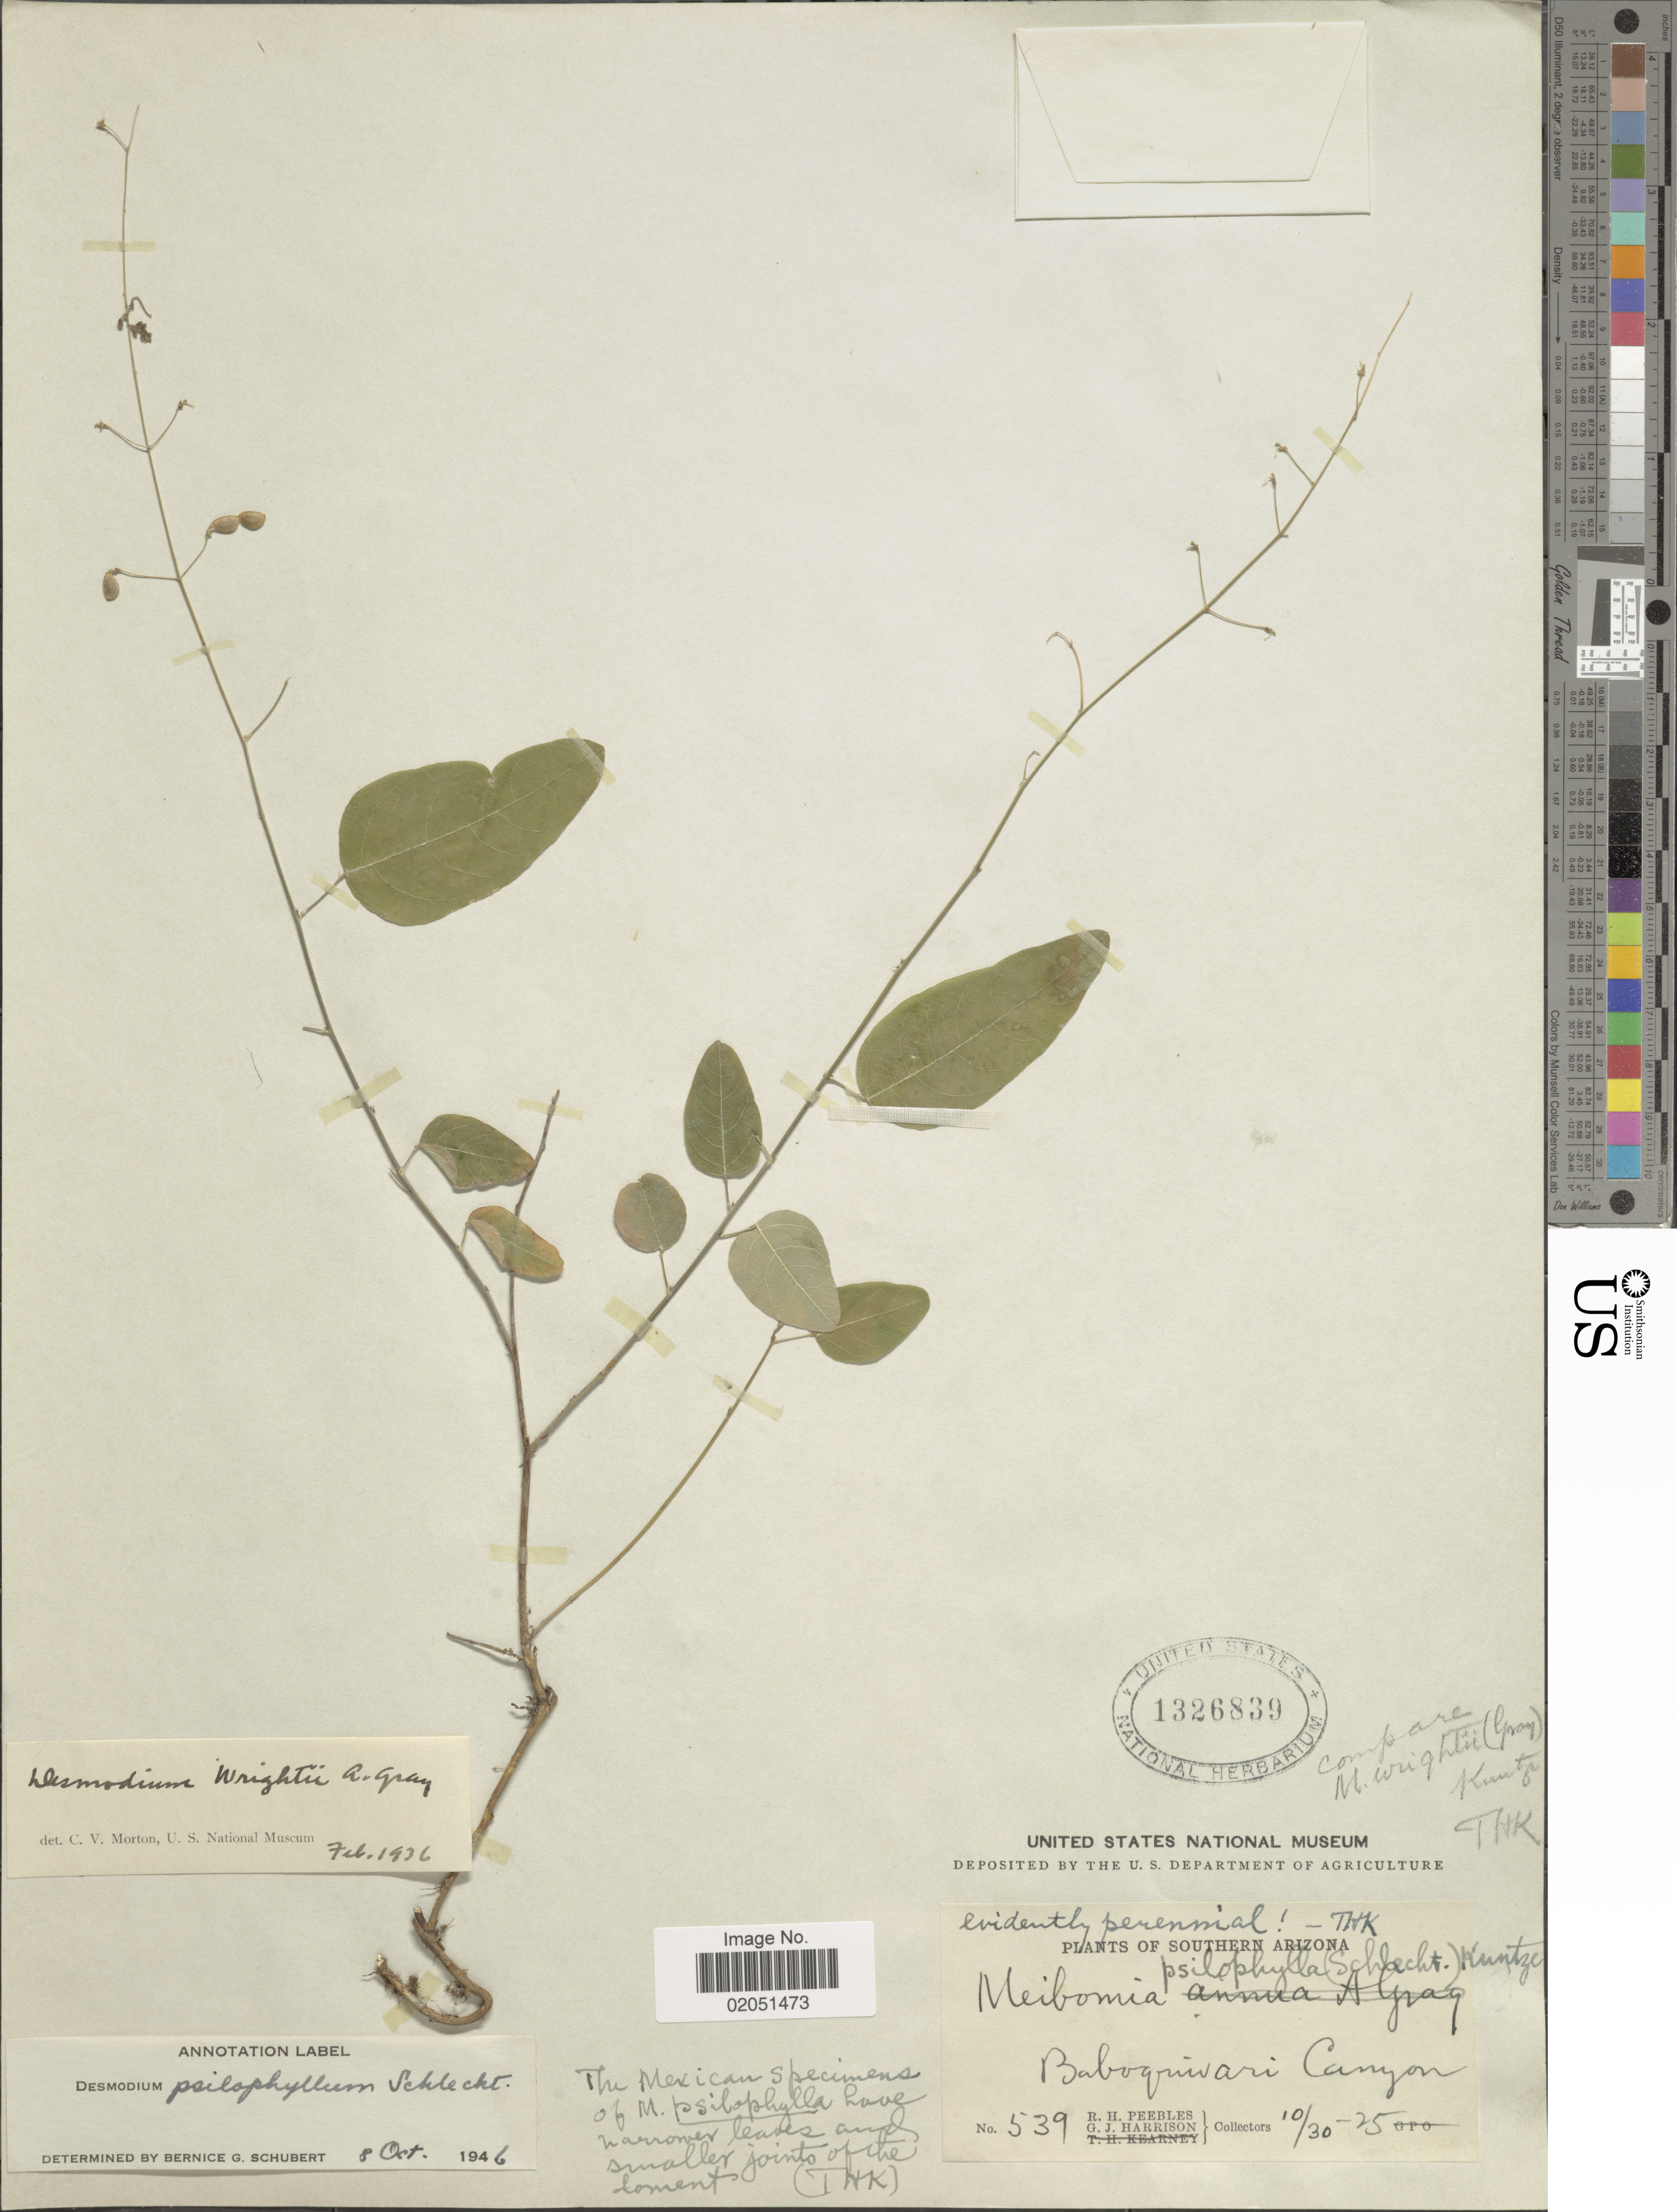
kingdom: Plantae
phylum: Tracheophyta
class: Magnoliopsida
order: Fabales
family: Fabaceae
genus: Desmodium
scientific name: Desmodium psilophyllum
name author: Schltdl.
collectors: R. H. Peebles & G. J. Harrison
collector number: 539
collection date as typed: Transcribed d/m/y: 30/10/25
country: United States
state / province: Arizona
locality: Southern Arizona, Baboquivari Canyon.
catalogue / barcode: US 1326839